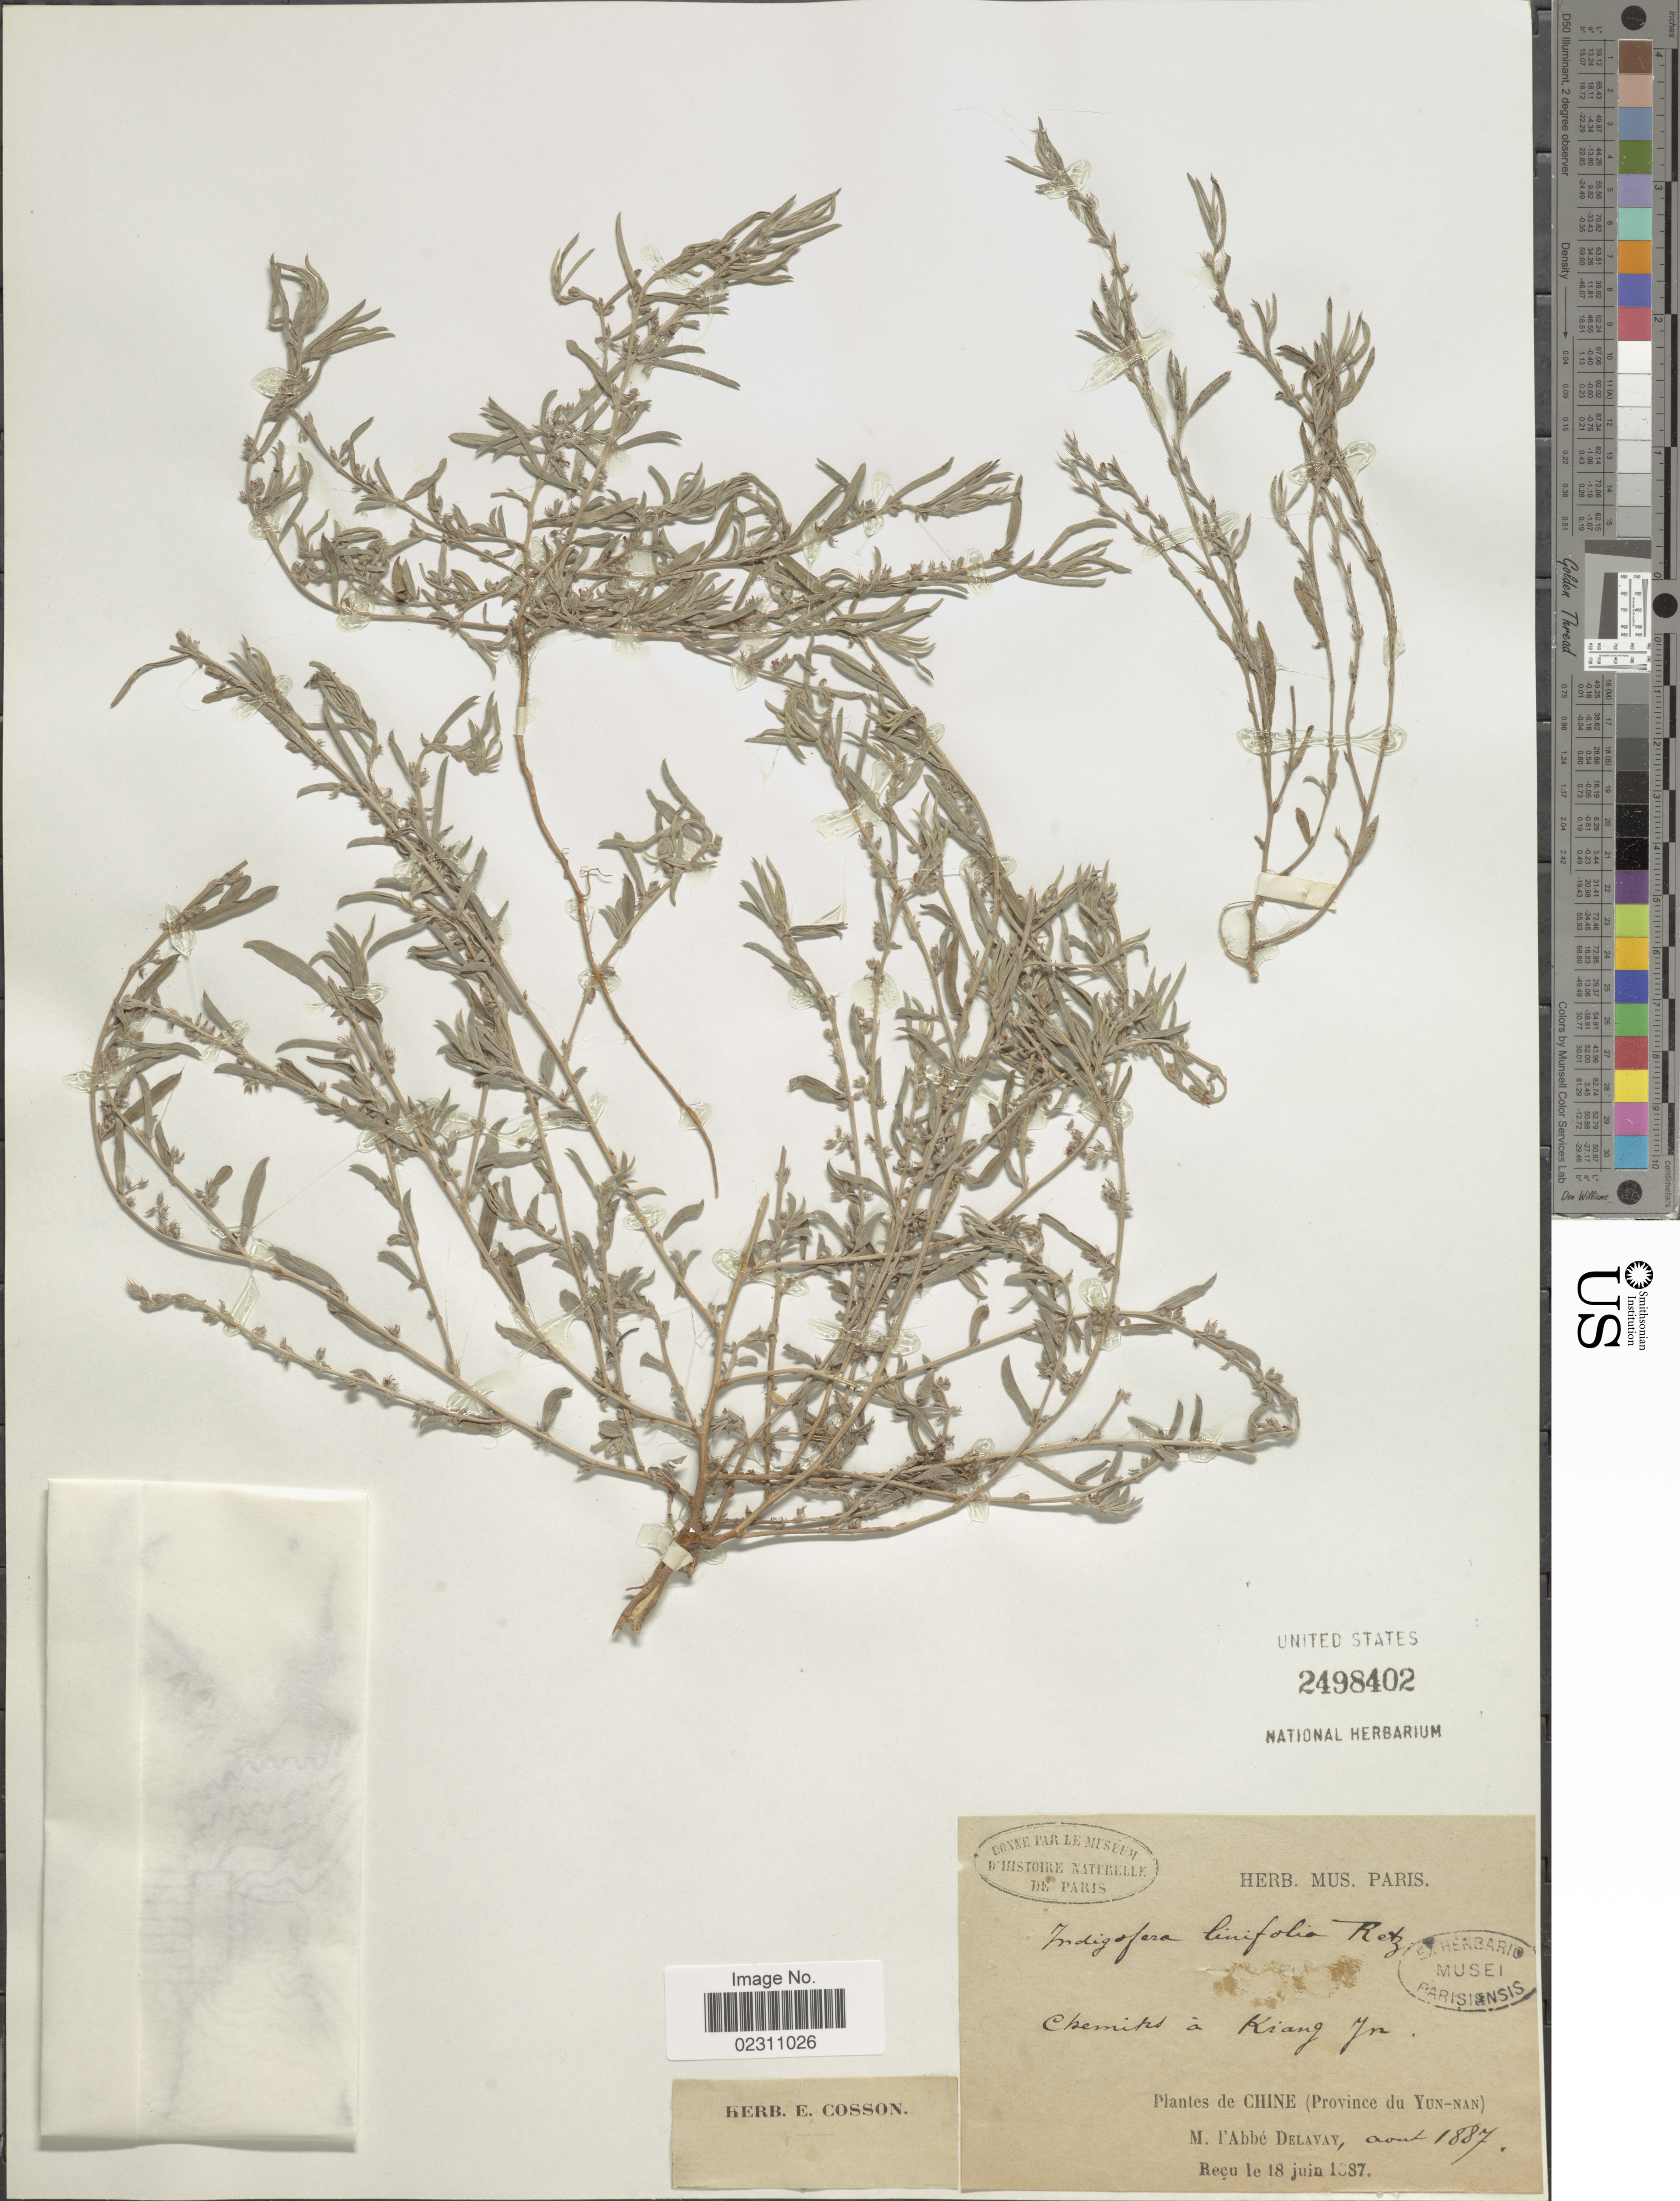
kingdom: Plantae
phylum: Tracheophyta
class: Magnoliopsida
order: Fabales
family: Fabaceae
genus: Indigofera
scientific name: Indigofera linifolia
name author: Retz.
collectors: P. Delavay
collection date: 1887-08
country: China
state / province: Yunnan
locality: Chemites a Kiang Ju [interpreted], Province du Yun-nan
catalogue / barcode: US 2498402